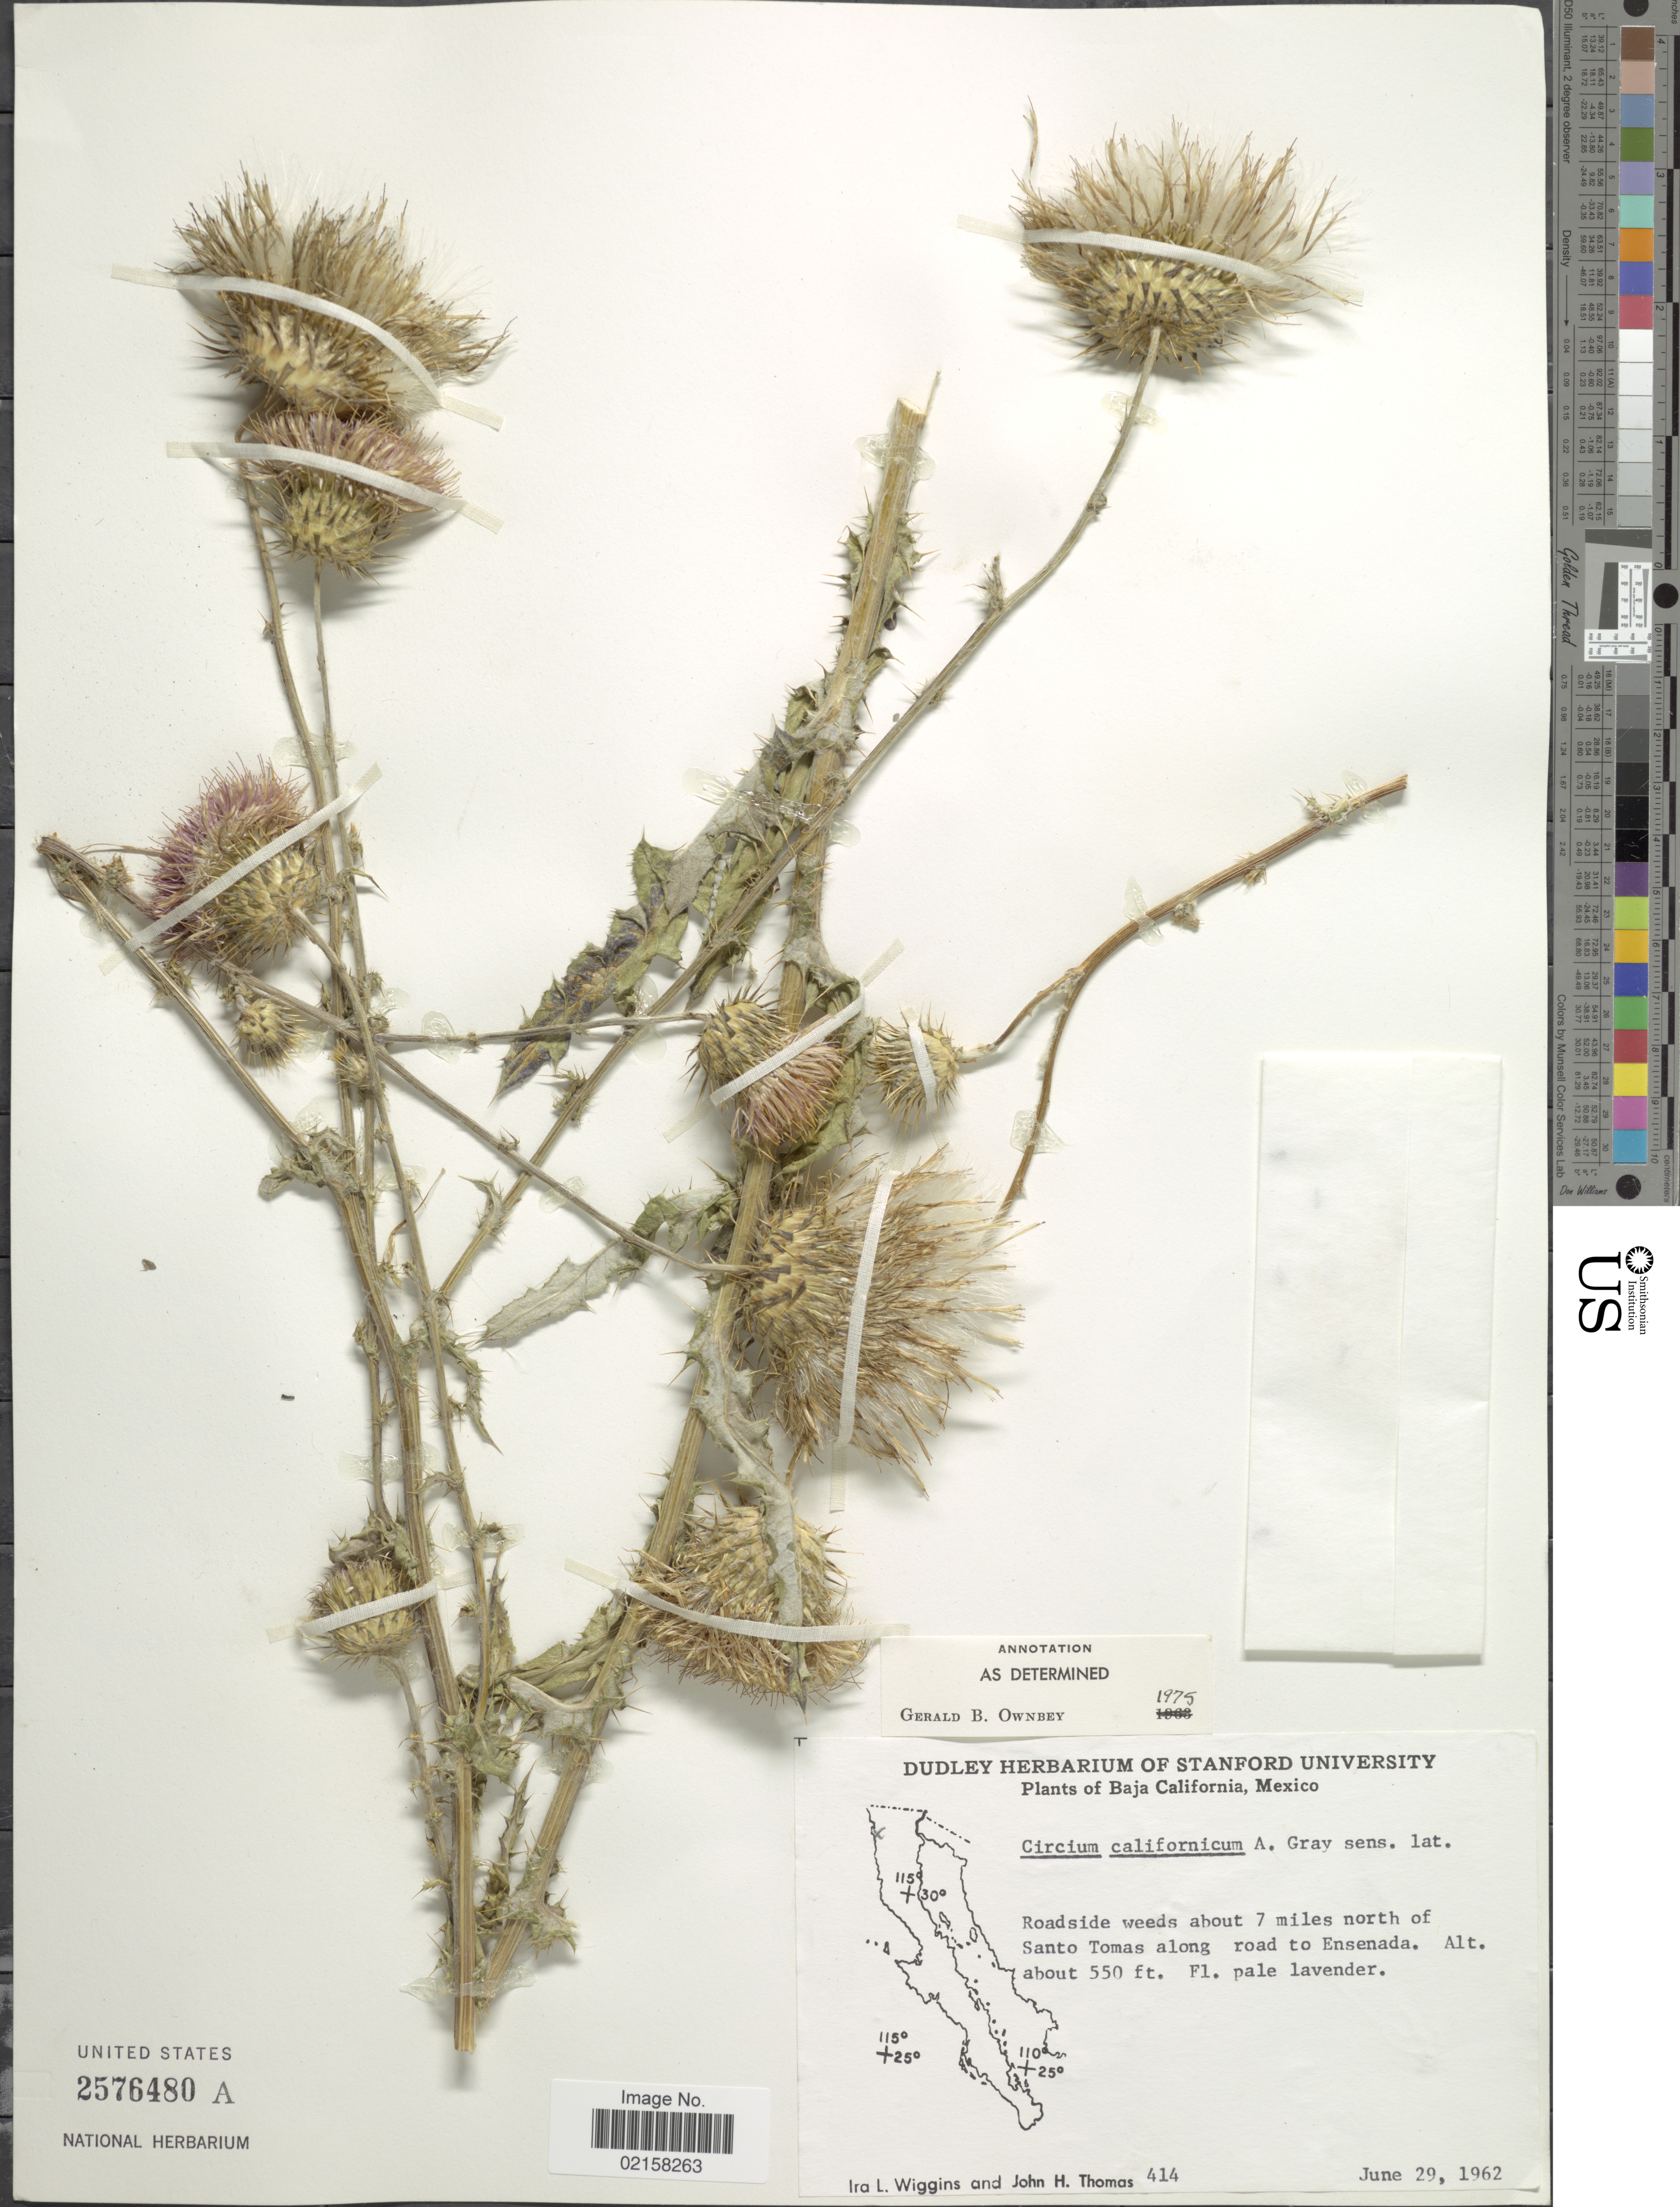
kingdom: Plantae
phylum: Tracheophyta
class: Magnoliopsida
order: Asterales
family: Asteraceae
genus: Cirsium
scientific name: Cirsium occidentale var. californicum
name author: (A. Gray) D.J. Keil & C.E. Turner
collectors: I. L. Wiggins & J. H. Thomas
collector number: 414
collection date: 1962-06-29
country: Mexico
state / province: Baja California Norte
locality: Roadside weeds about 7 miles north of Santo Tomas along road to Ensenada.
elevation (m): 168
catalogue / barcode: US 2576480A